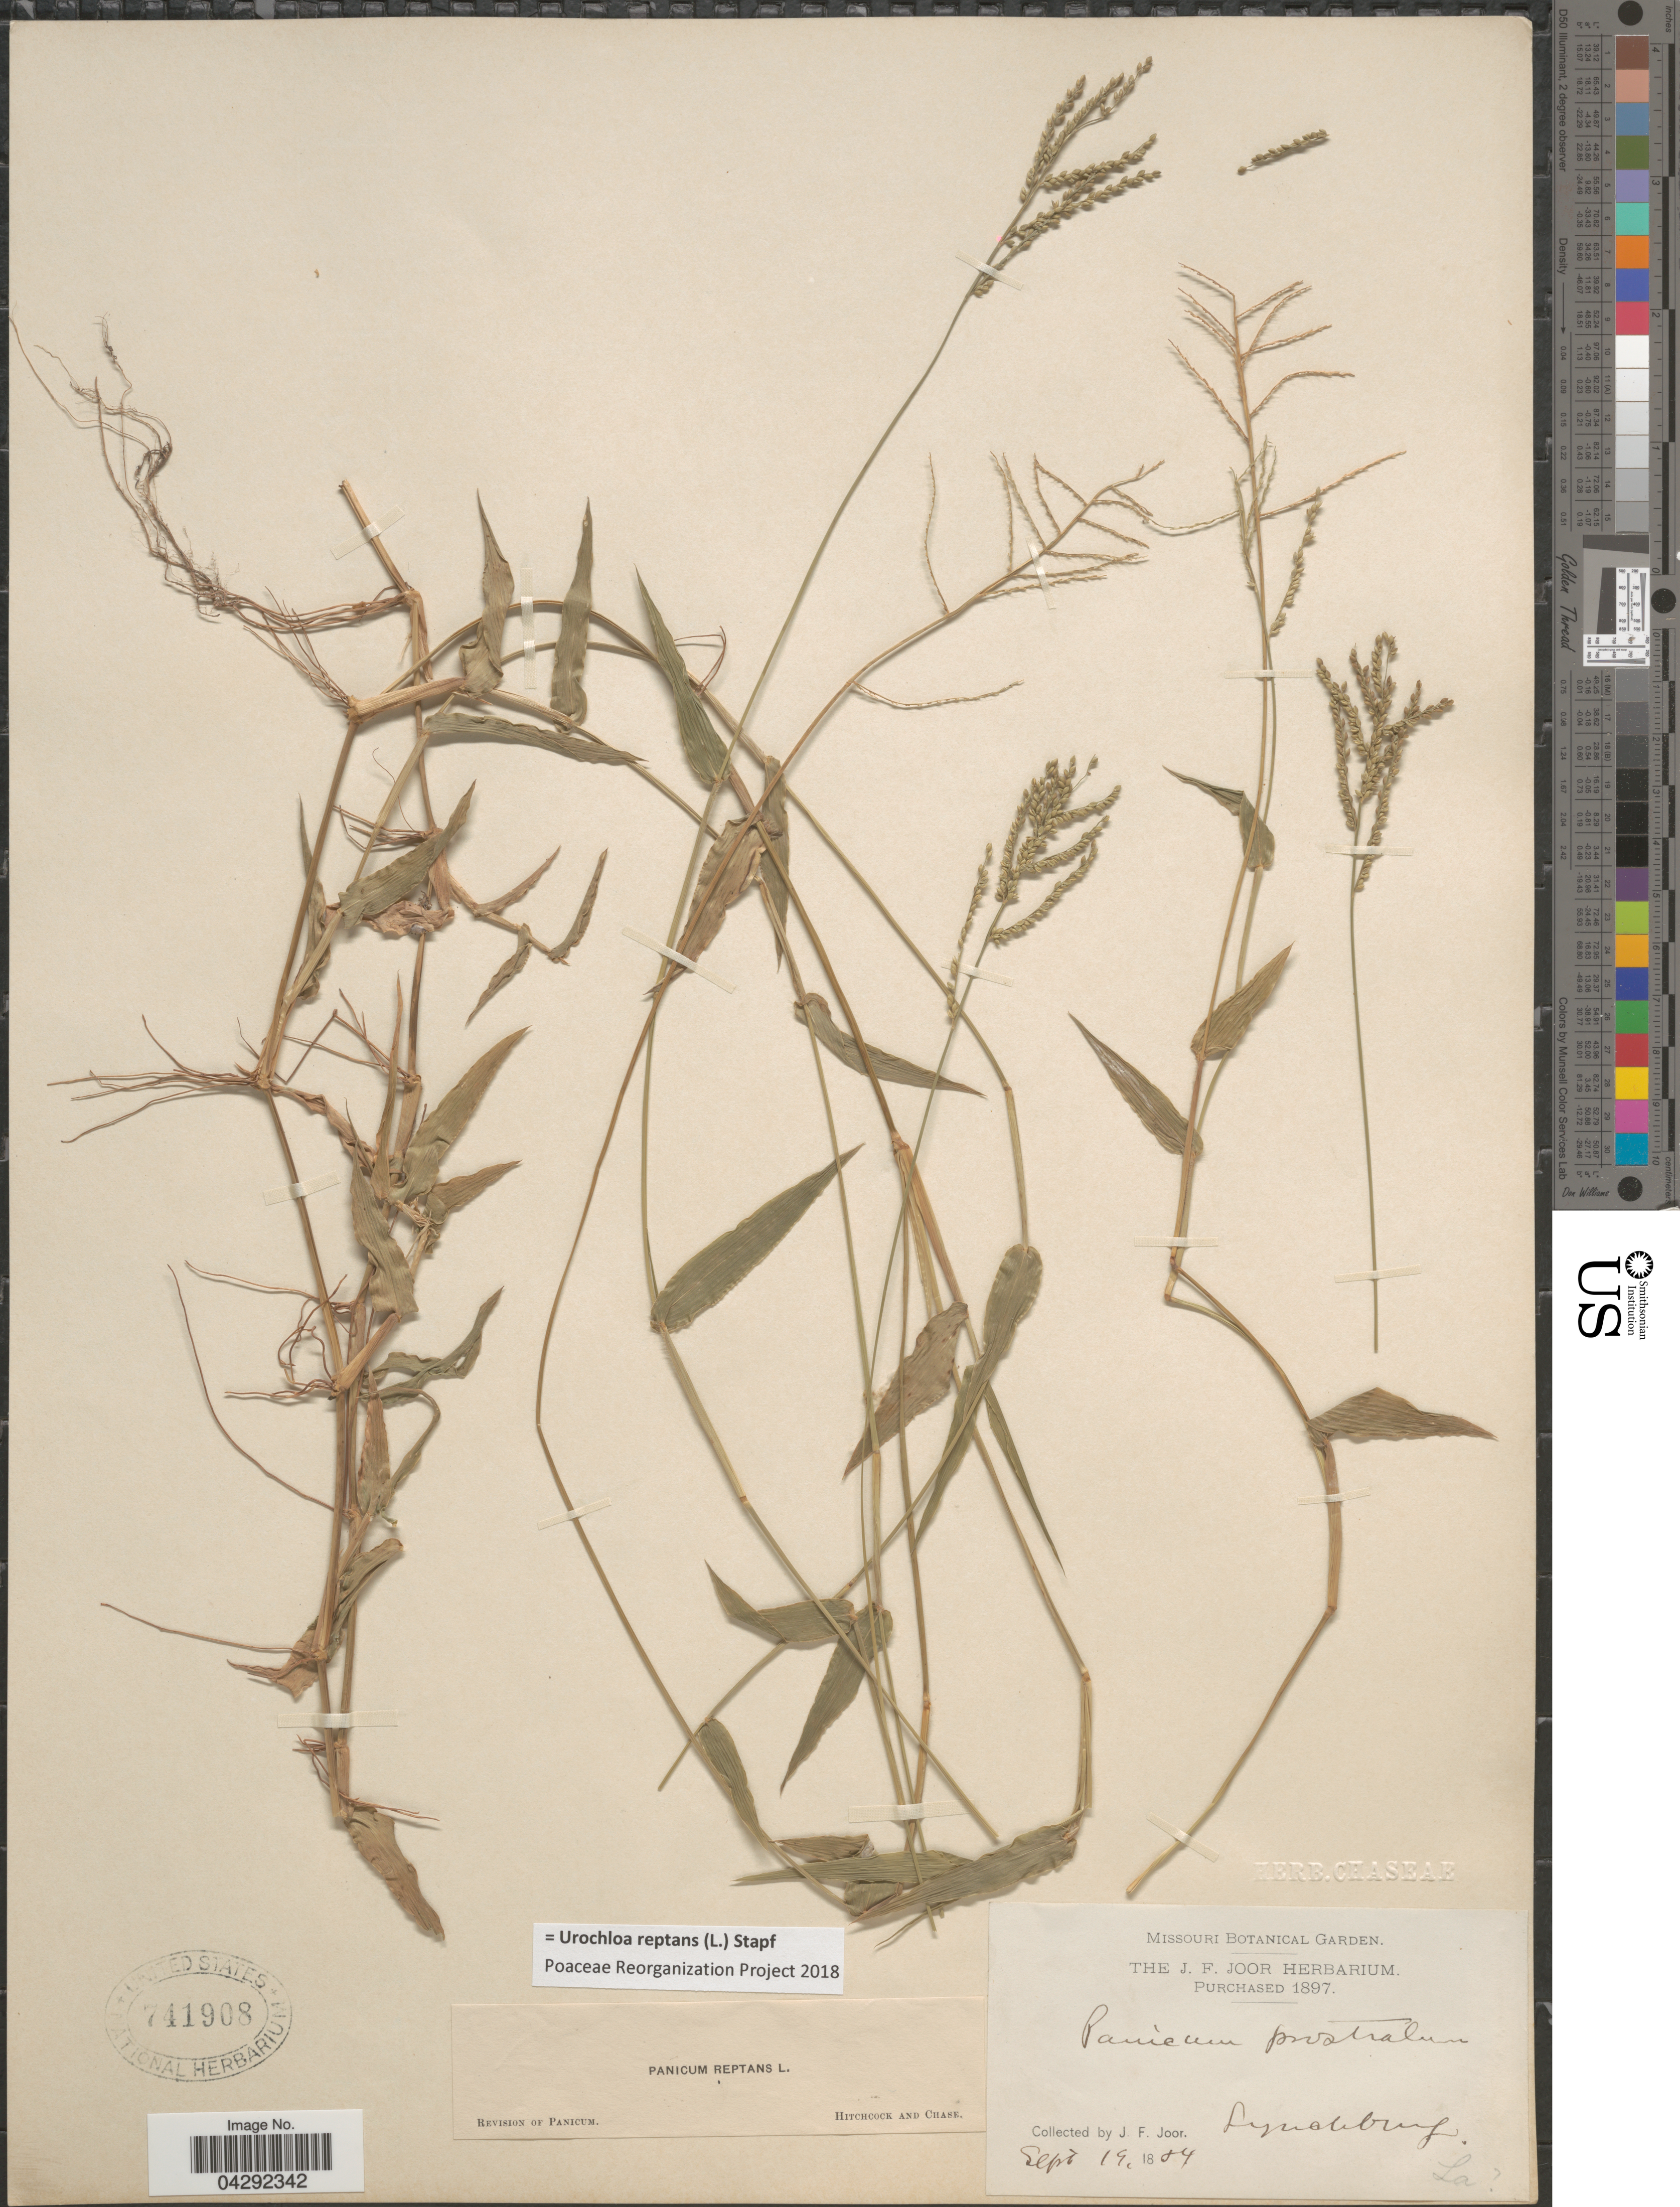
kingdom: Plantae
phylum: Tracheophyta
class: Liliopsida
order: Poales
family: Poaceae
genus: Urochloa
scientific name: Urochloa reptans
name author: (L.) Stapf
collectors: J. F. Joor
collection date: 1884-09-19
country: United States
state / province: Louisiana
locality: Lynchburg.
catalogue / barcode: US 741908